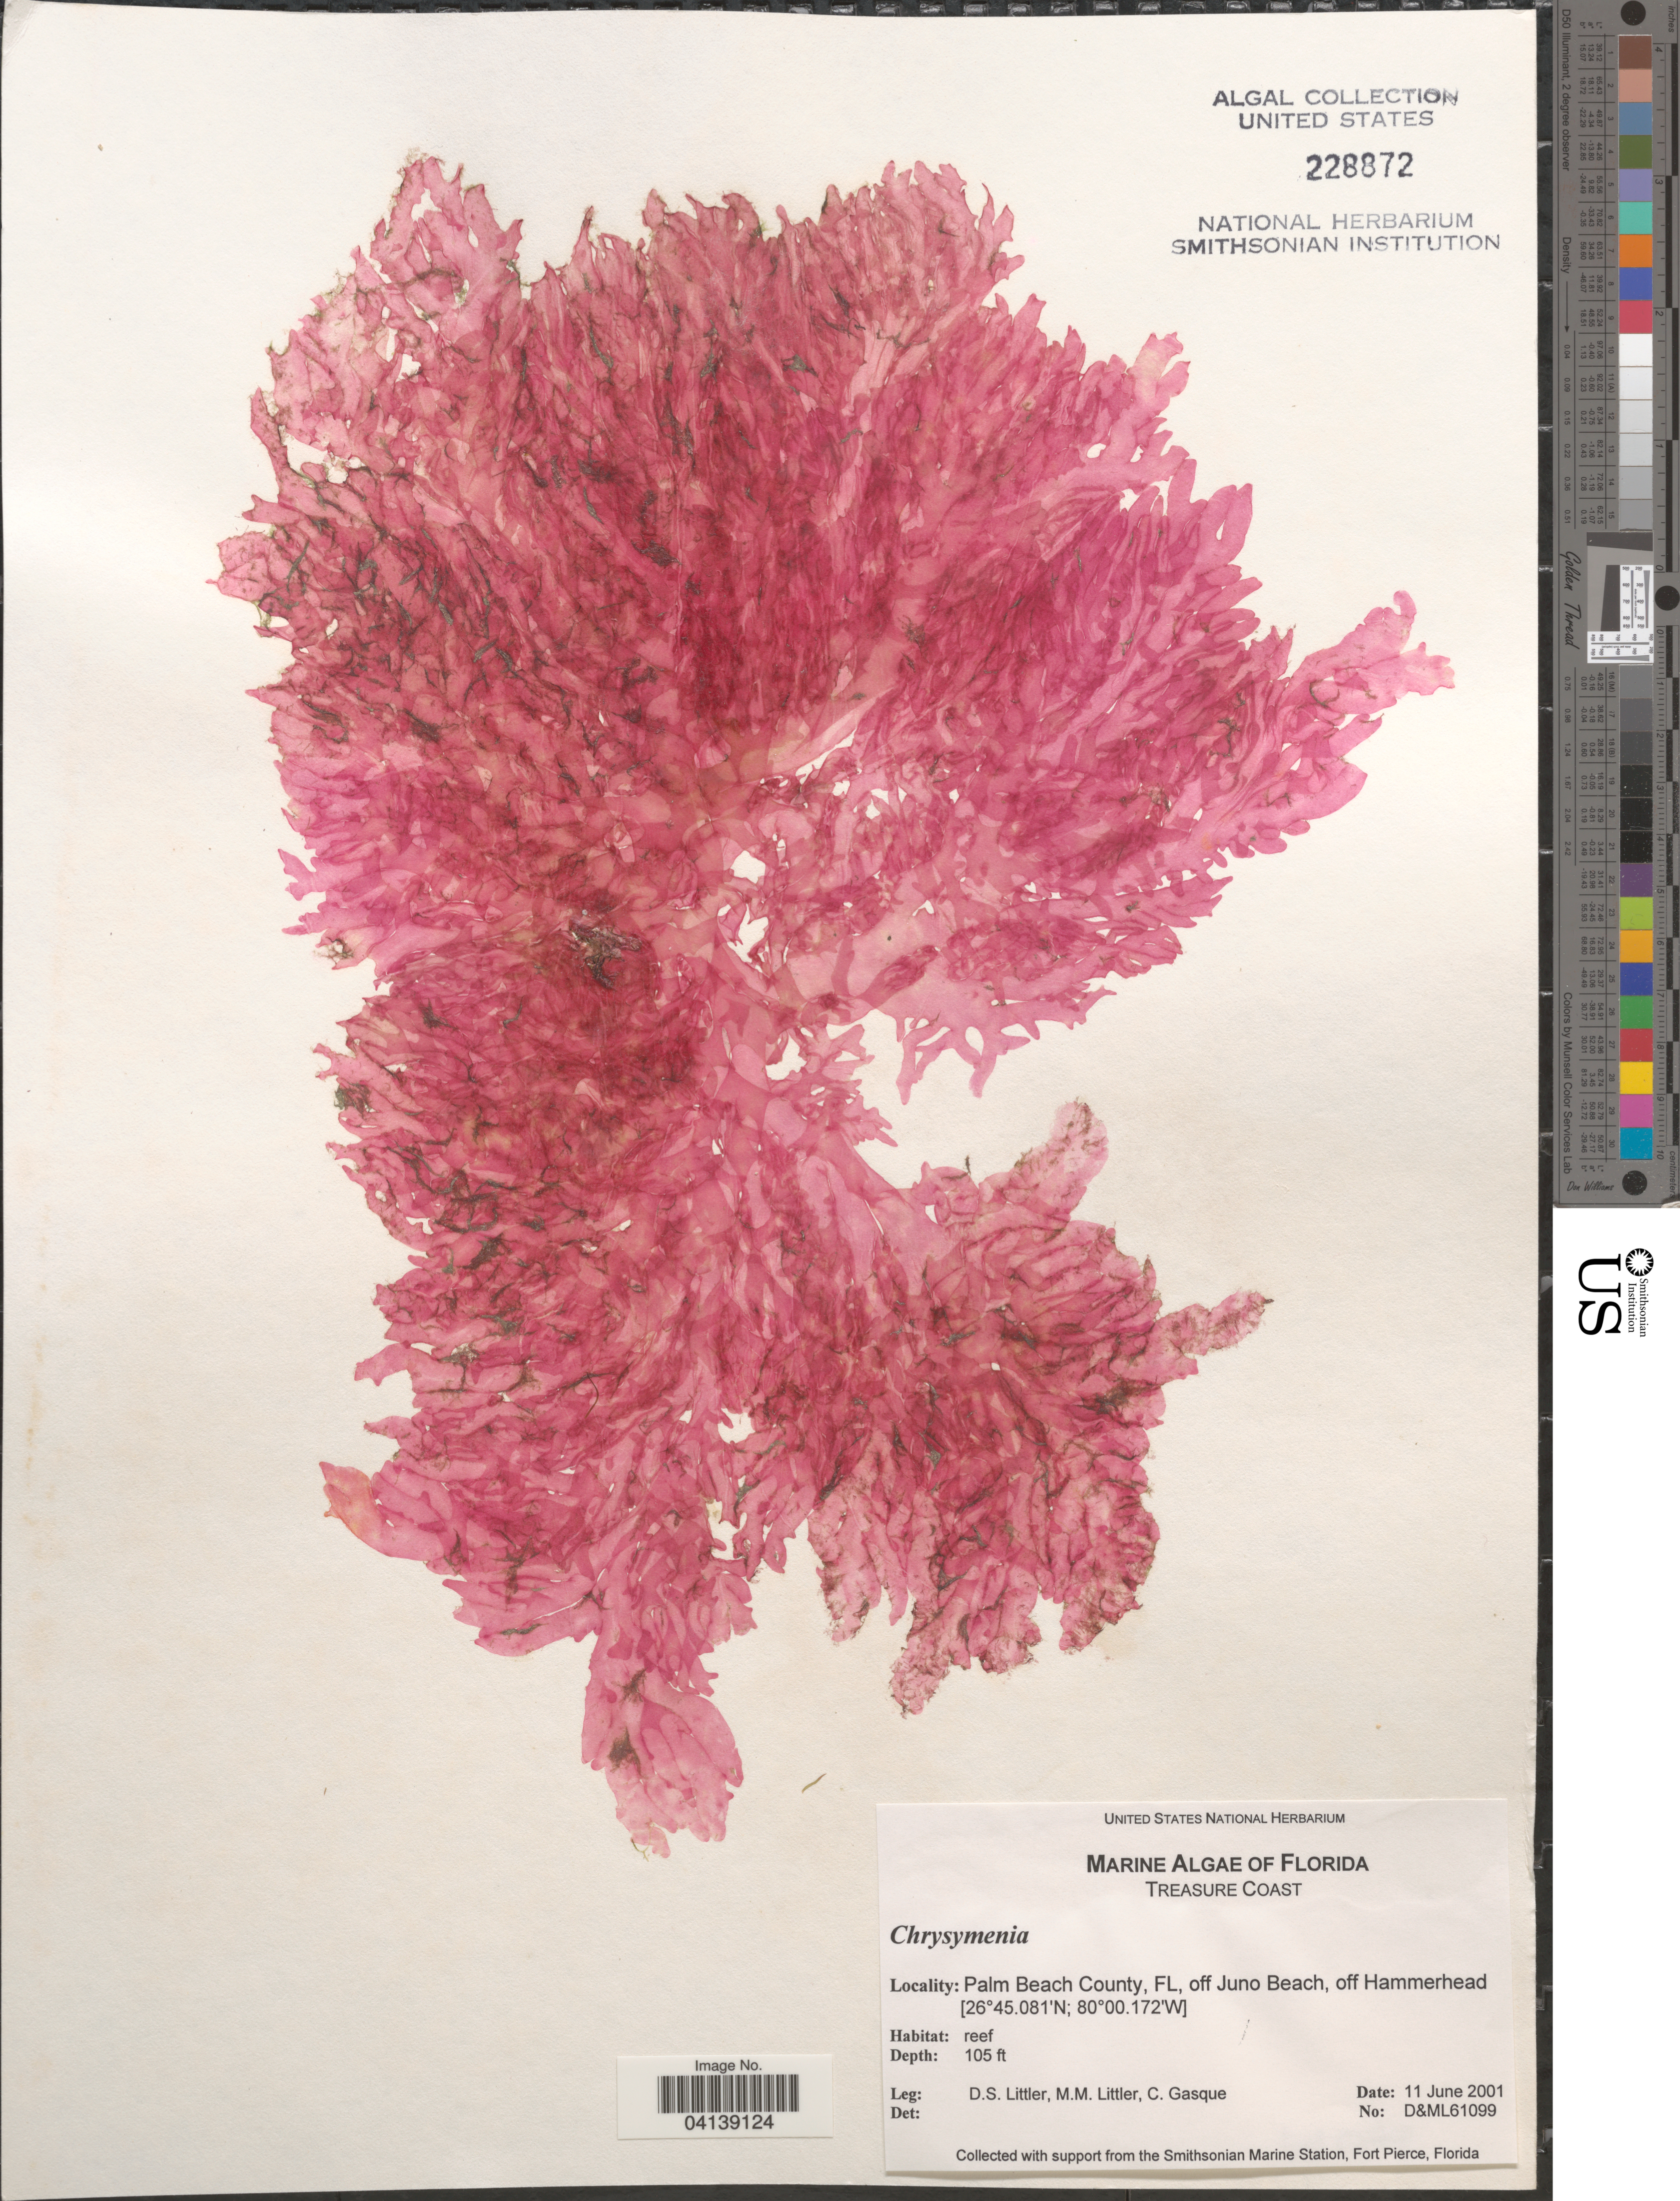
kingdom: Plantae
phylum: Rhodophyta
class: Florideophyceae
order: Rhodymeniales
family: Rhodymeniaceae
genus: Chrysymenia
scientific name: Chrysymenia sp.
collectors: D. S. Littler & C. Gasque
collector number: D&ML61099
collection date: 2001-06-11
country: United States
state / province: Florida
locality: Treasure Coast. Palm Beach County, off Juno Beach, off Hammerhead.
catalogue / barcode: US 228872